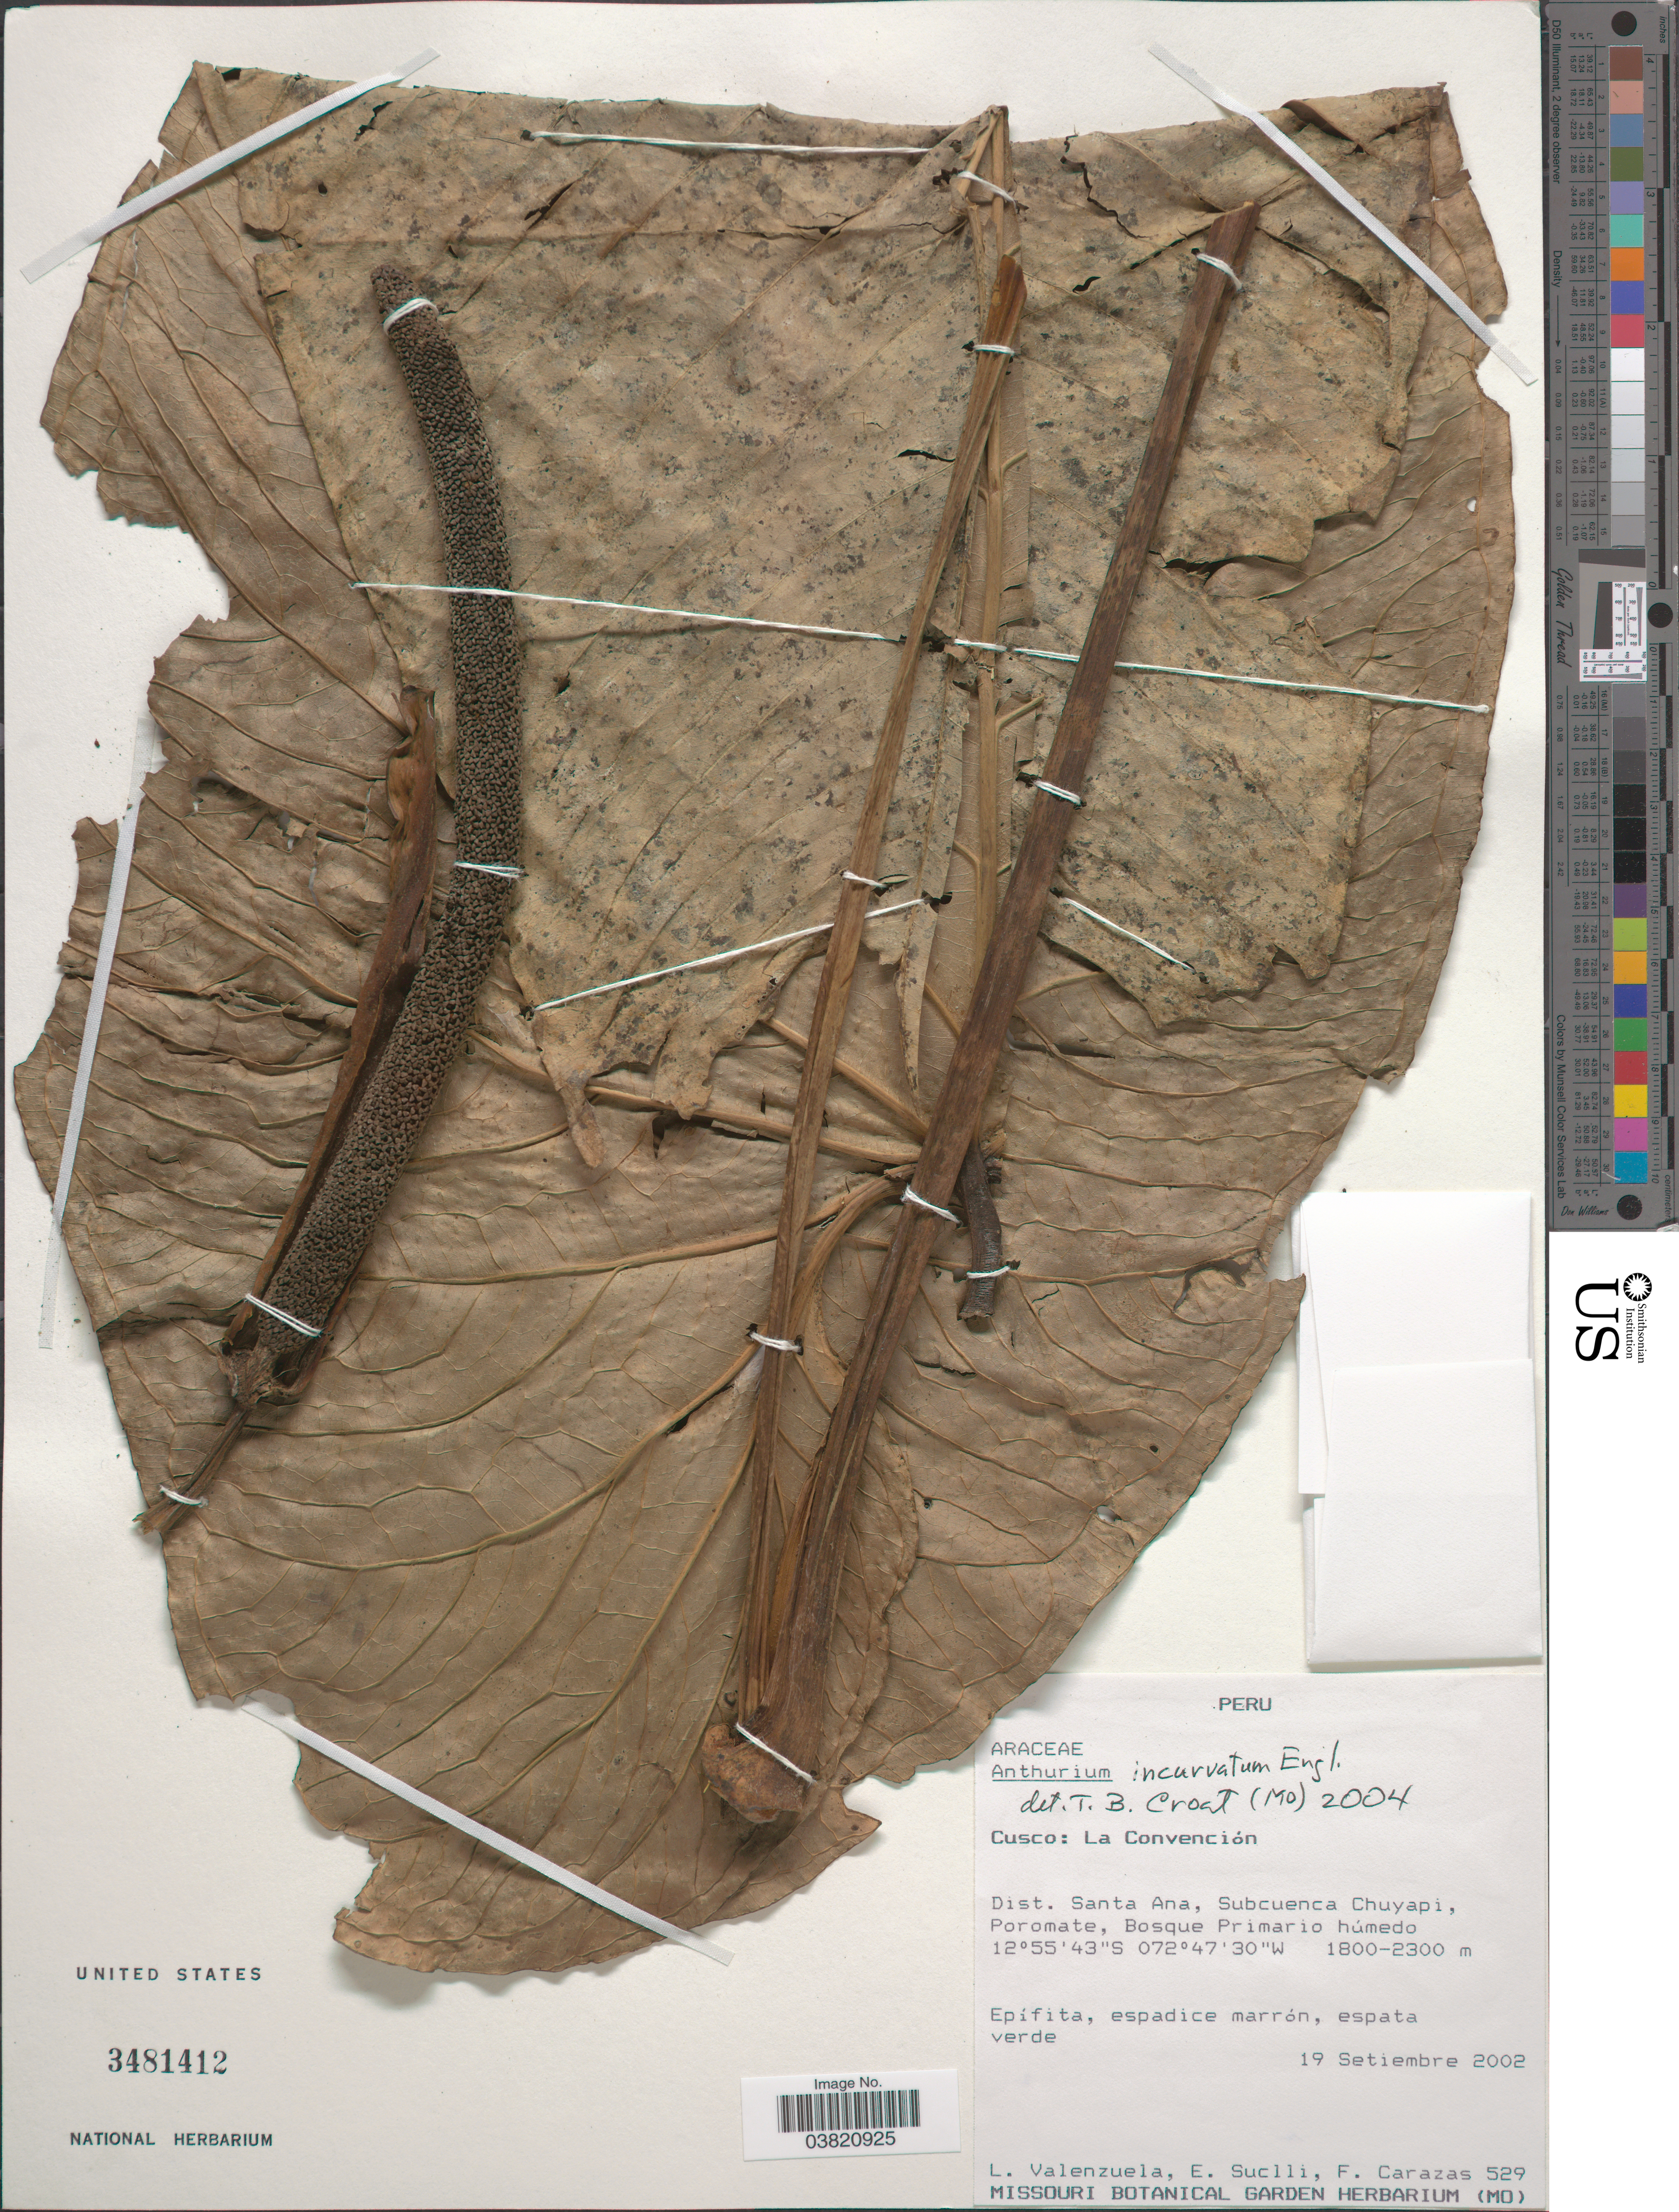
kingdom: Plantae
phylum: Tracheophyta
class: Liliopsida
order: Alismatales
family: Araceae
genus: Anthurium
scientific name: Anthurium incurvatum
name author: Engl.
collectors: L. Valenzuela, E. Suclli & F. Carazas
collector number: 529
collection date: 2002-09-19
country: Peru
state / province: Cusco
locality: La Convención. Dist. Santa Ana, Subcuenca Chuyapi, Poromate, Bosque Primario húmedo.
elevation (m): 1800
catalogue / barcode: US 3481412